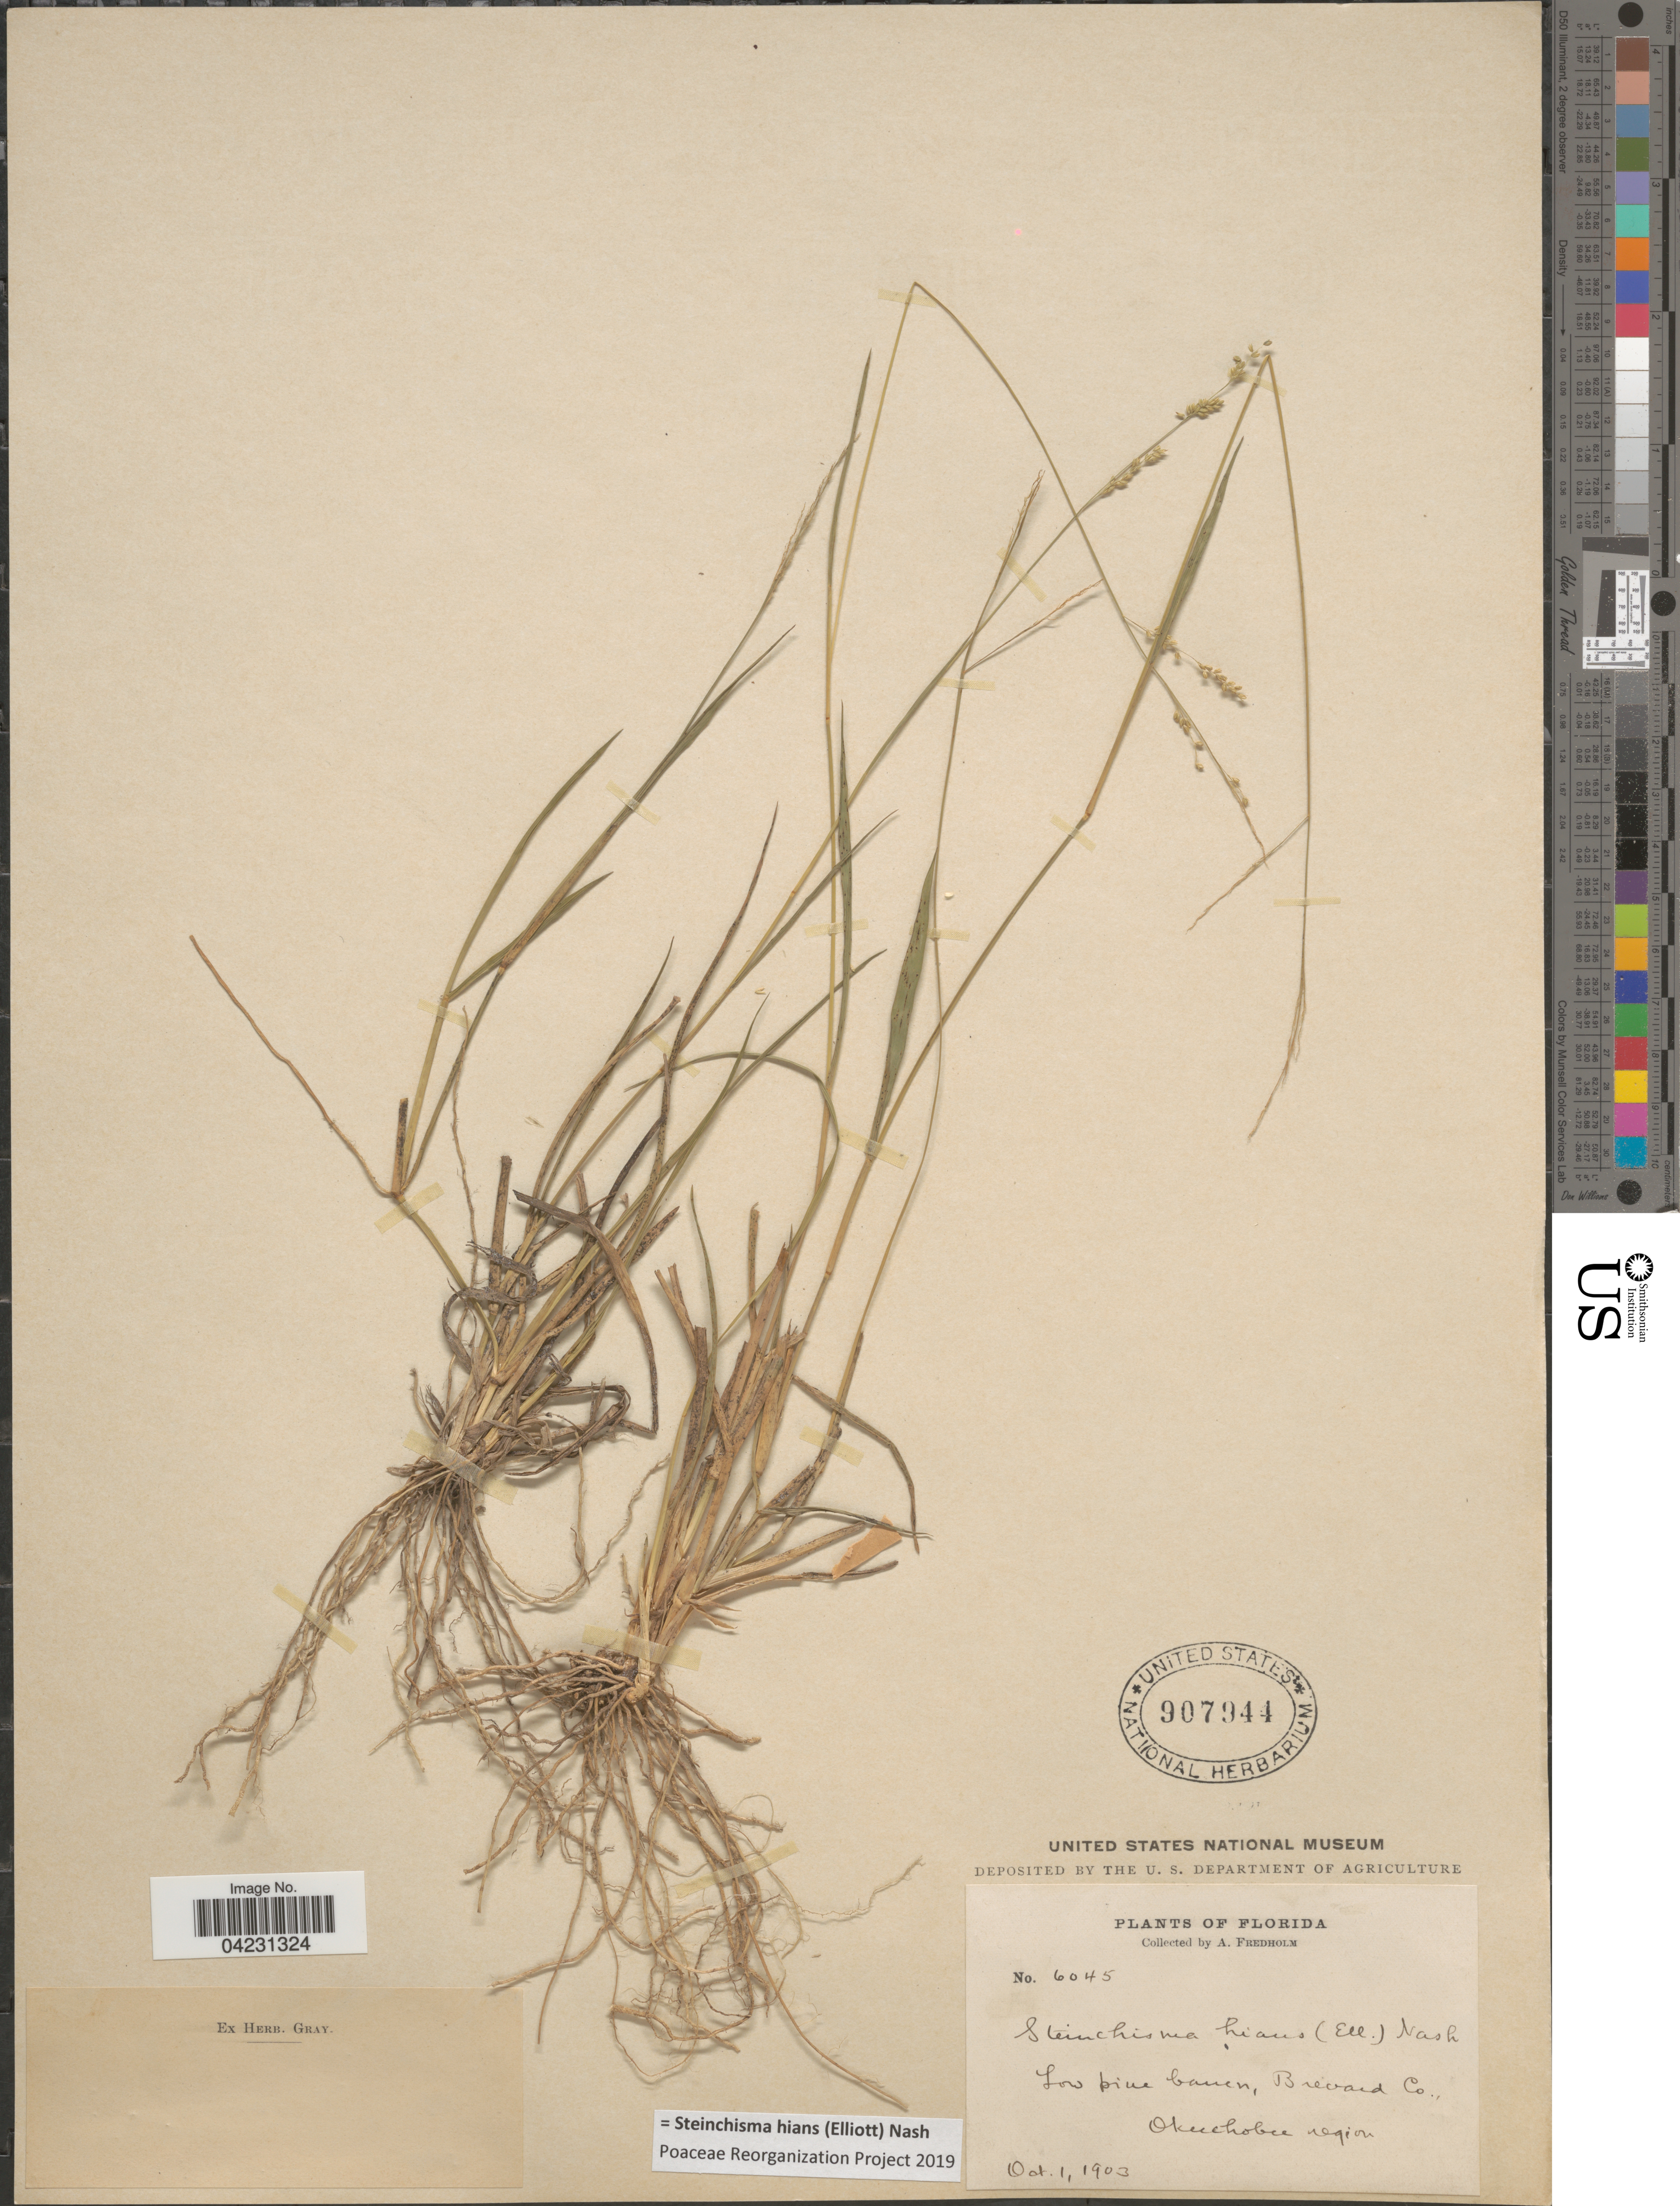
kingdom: Plantae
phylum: Tracheophyta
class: Liliopsida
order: Poales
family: Poaceae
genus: Steinchisma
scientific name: Steinchisma hians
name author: (Elliott) Nash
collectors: A. Fredholm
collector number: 6045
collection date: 1903-10-01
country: United States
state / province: Florida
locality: Low pine barren, Brevard Co. Okeechobee region.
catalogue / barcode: US 907944